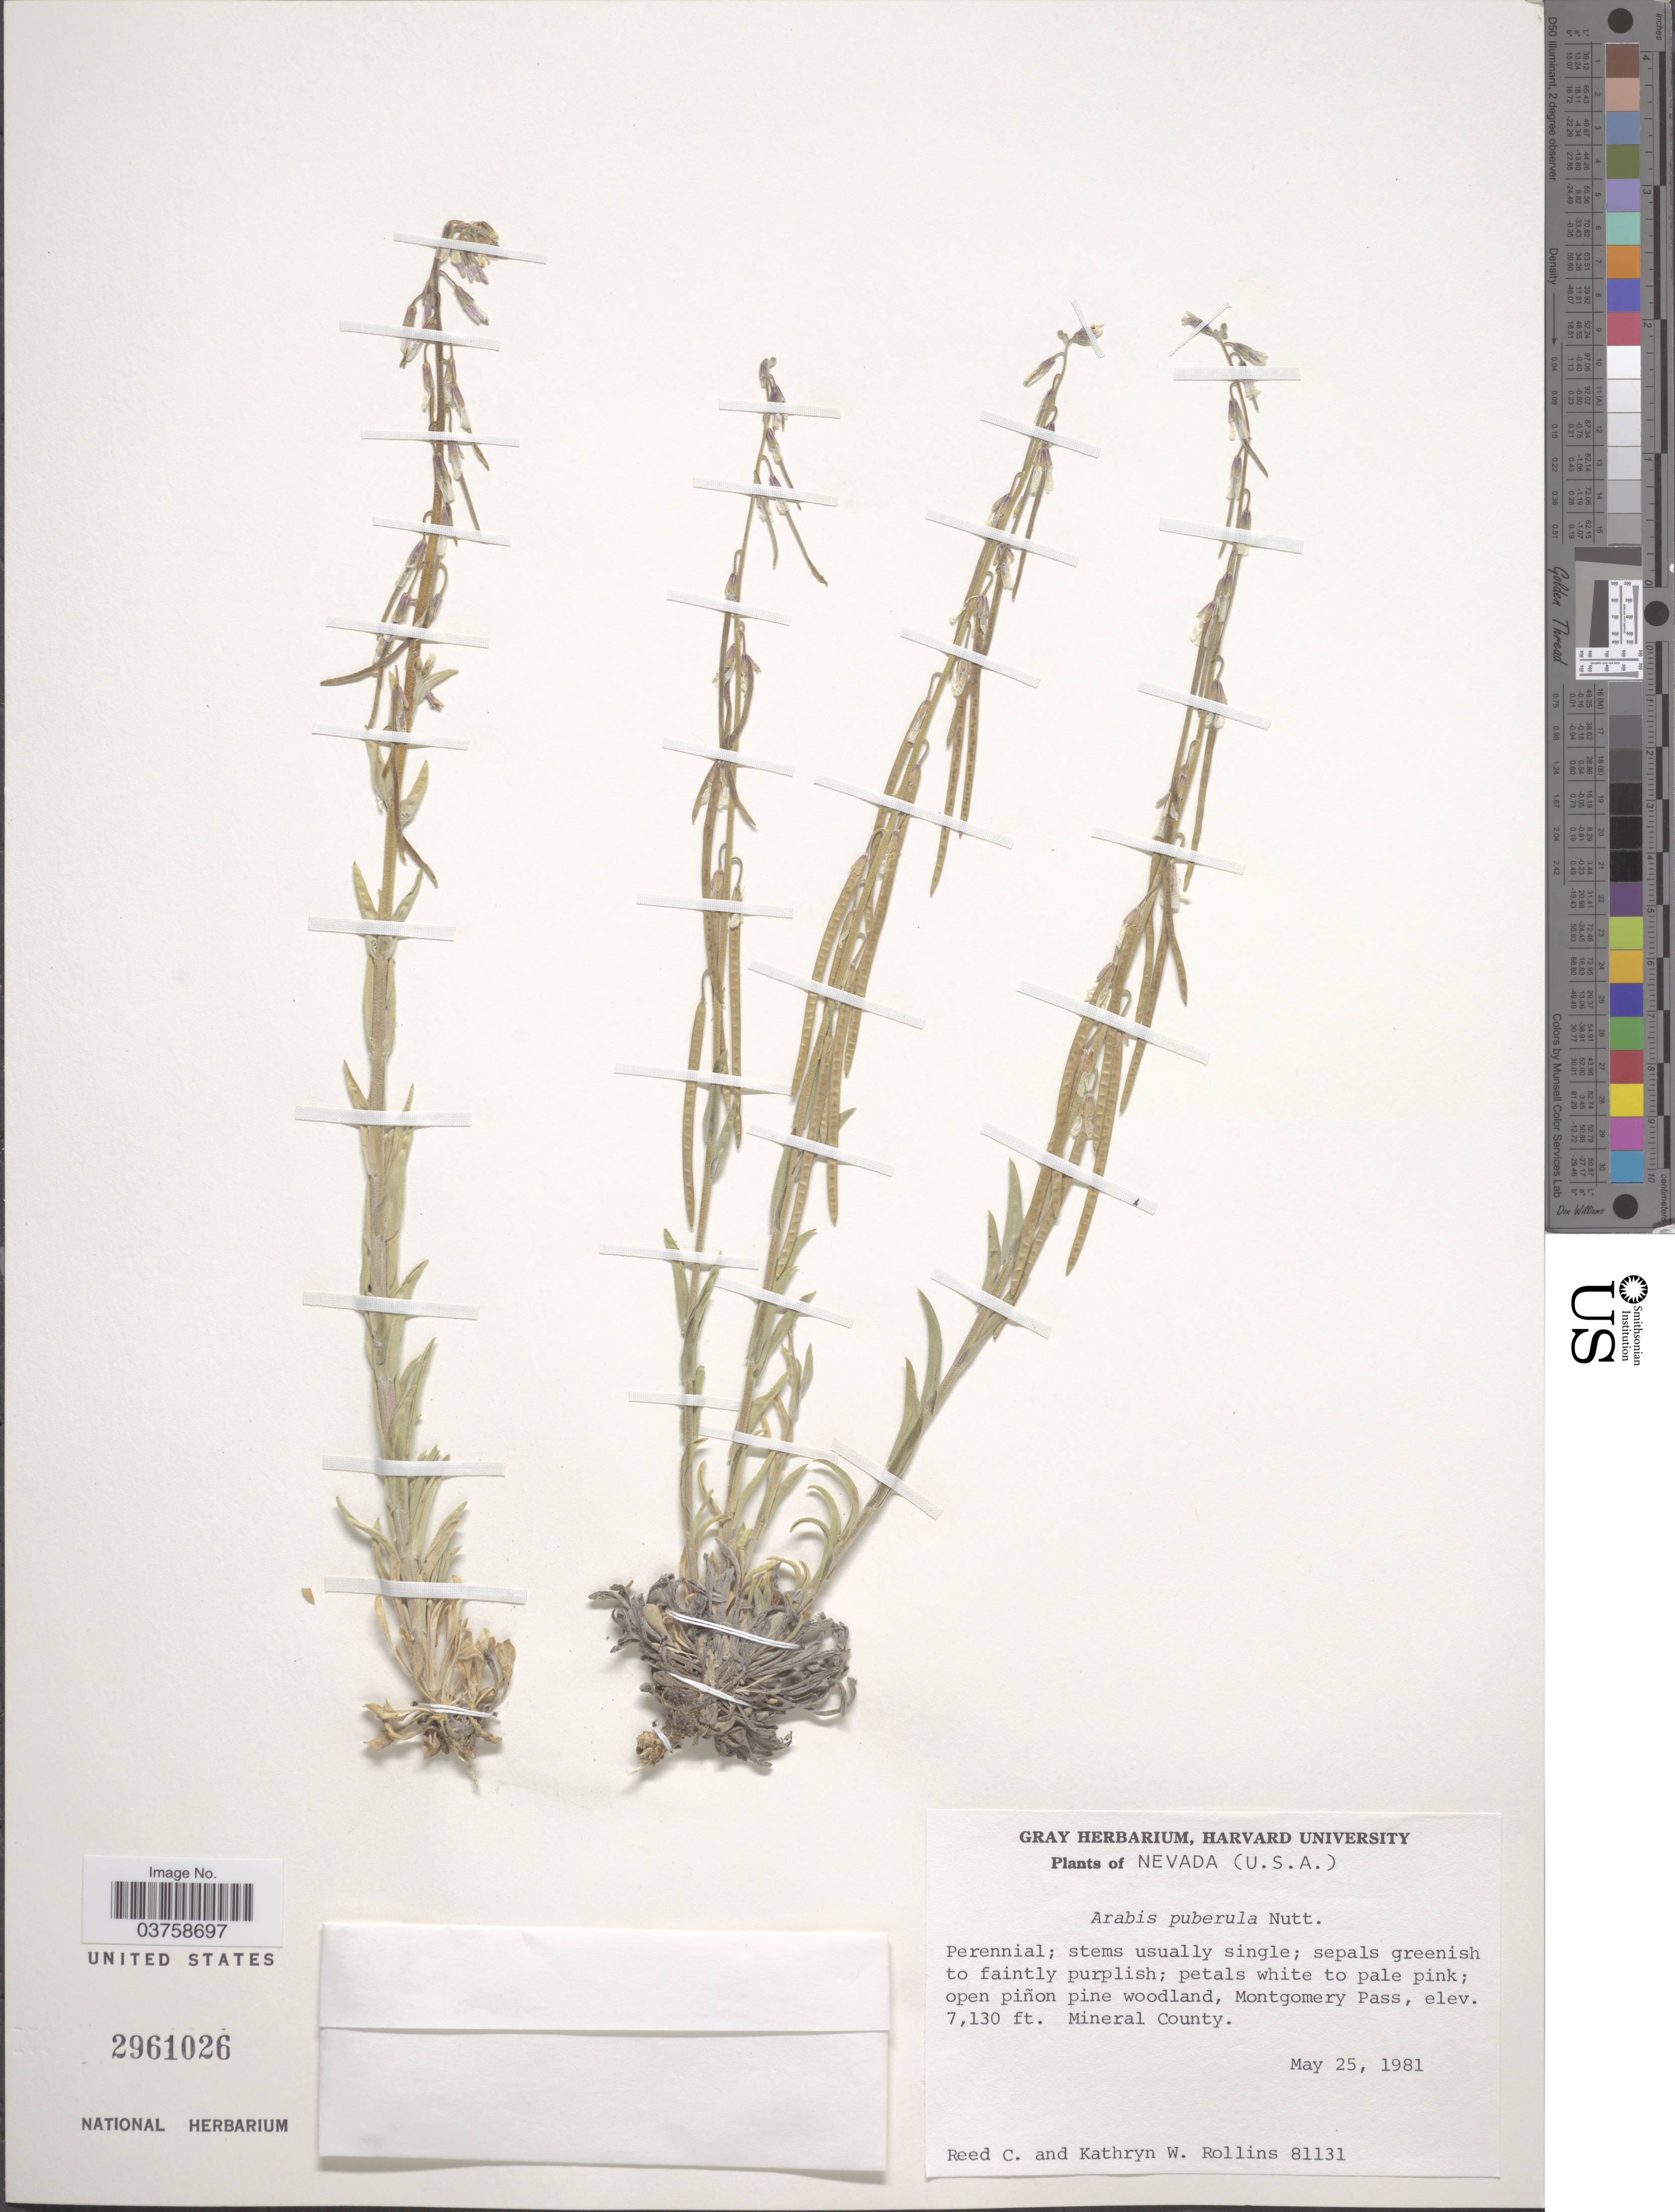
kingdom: Plantae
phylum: Tracheophyta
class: Magnoliopsida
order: Brassicales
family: Brassicaceae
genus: Arabis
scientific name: Arabis puberula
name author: Nutt.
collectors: R. C. Rollins & K. W. Rollins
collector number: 81131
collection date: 1981-05-25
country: United States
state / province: Nevada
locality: Open piñon pine woodland, Montgomery Pass. Mineral County.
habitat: open pinon pine woodland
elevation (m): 2173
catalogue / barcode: US 2961026